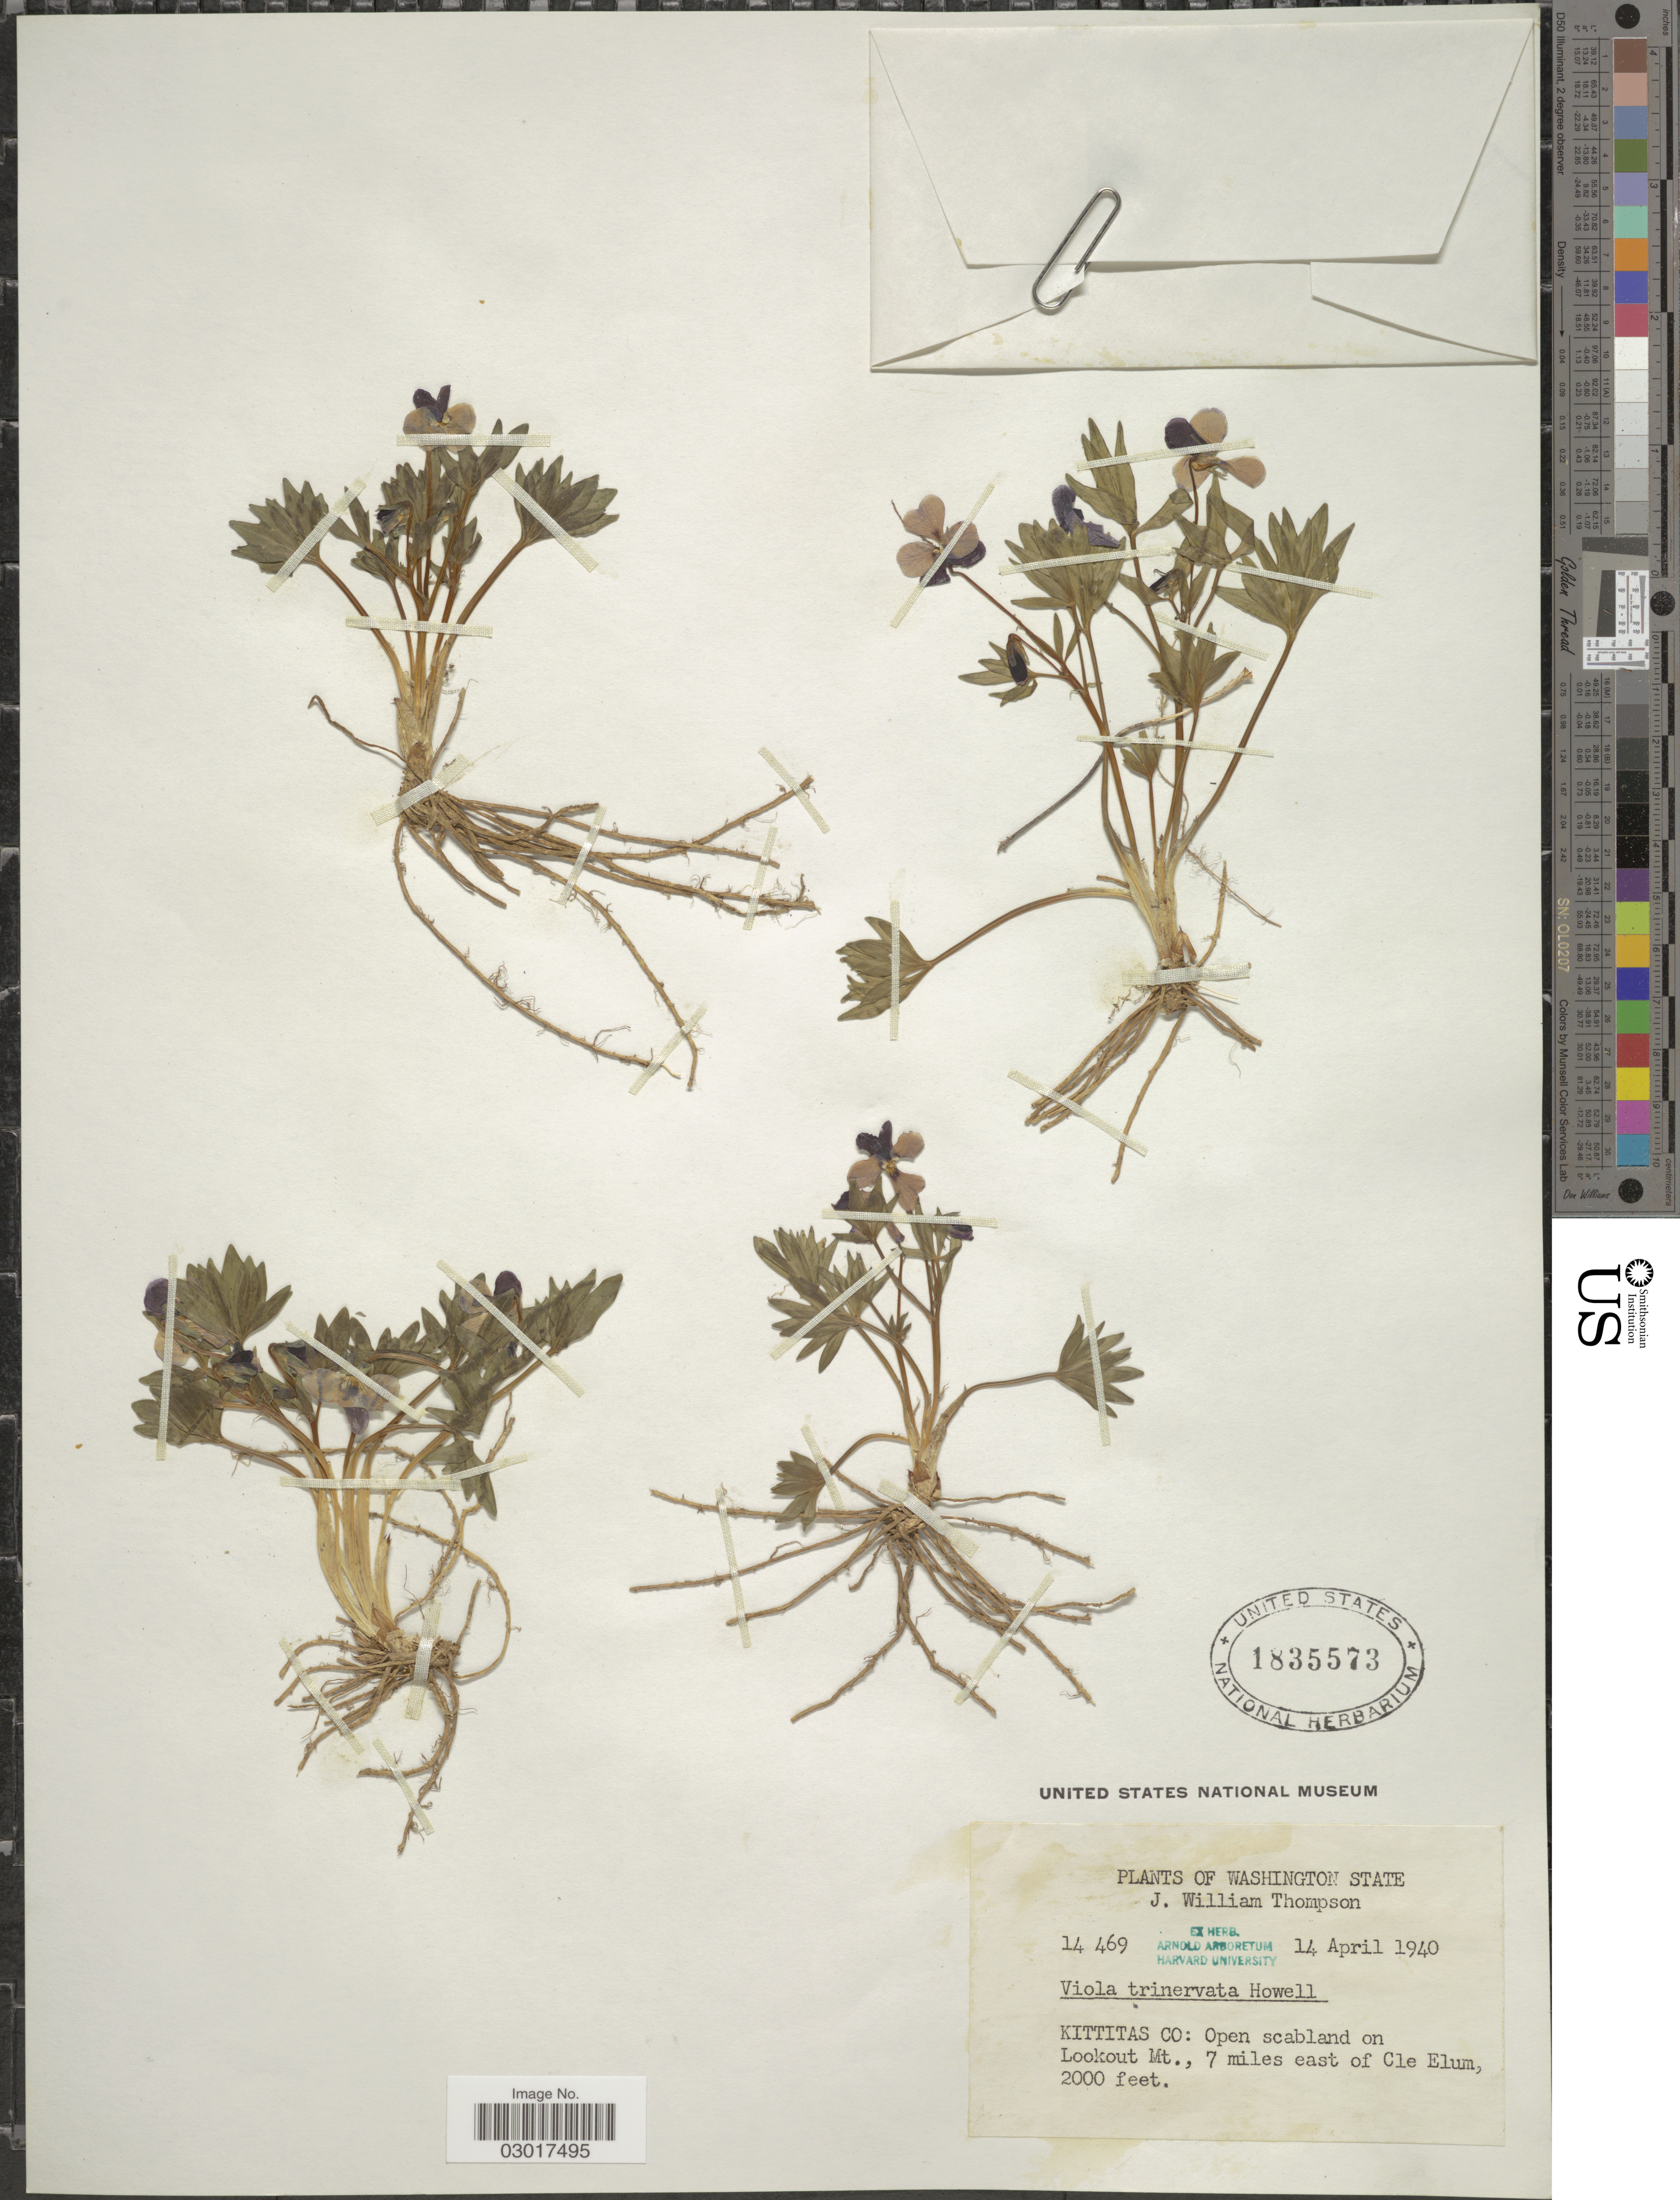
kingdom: Plantae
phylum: Tracheophyta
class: Magnoliopsida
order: Malpighiales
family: Violaceae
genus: Viola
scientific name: Viola trinervata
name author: (J.T. Howell) J.T. Howell ex A. Gray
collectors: J. W. Thompson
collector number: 14469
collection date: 1940-04-14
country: United States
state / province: Washington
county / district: Kittitas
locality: Washington State. Kittitas Co: Open scabland on Lookout Mt., 7 miles east of Clue Elum.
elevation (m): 610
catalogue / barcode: US 1835573